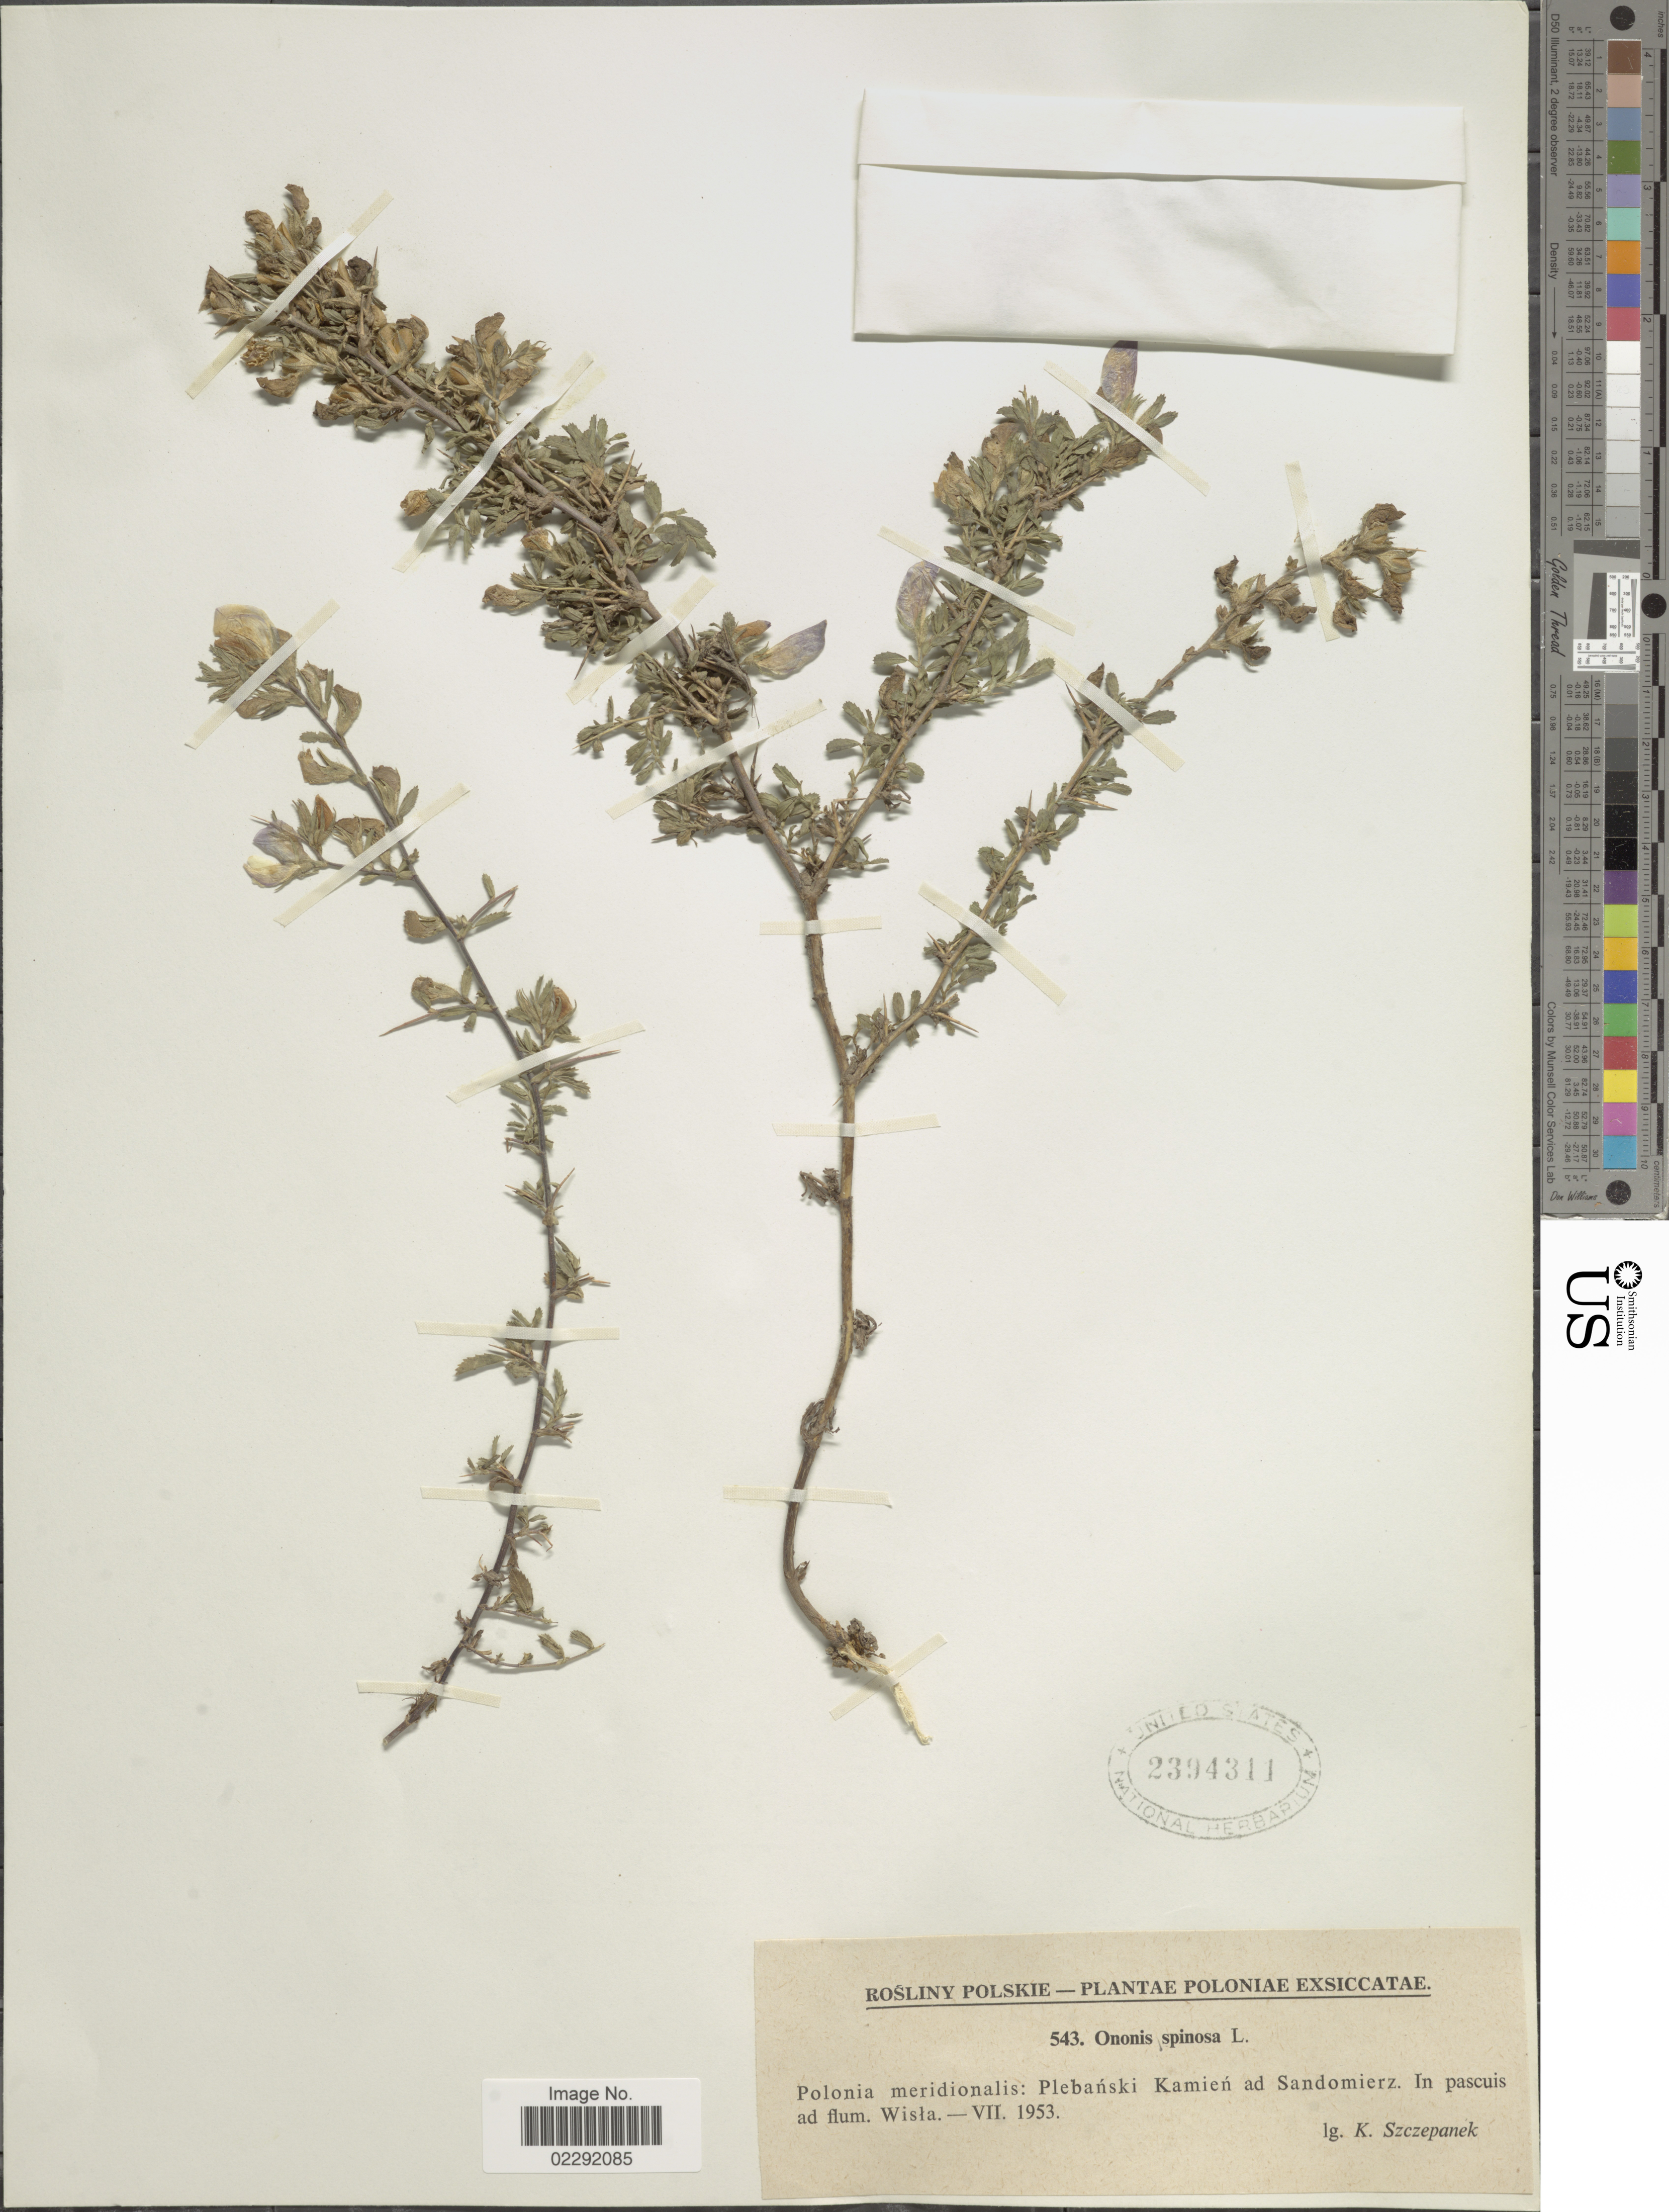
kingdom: Plantae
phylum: Tracheophyta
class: Magnoliopsida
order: Fabales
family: Fabaceae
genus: Ononis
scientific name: Ononis spinosa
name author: L.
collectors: K. Szczepanek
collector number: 543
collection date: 1953-07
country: Poland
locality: Poloniae, Polonia meridionalis: Plebanksi Kamien ad Sandomierz, in pascuis ad flum, Wisla.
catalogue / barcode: US 2394311